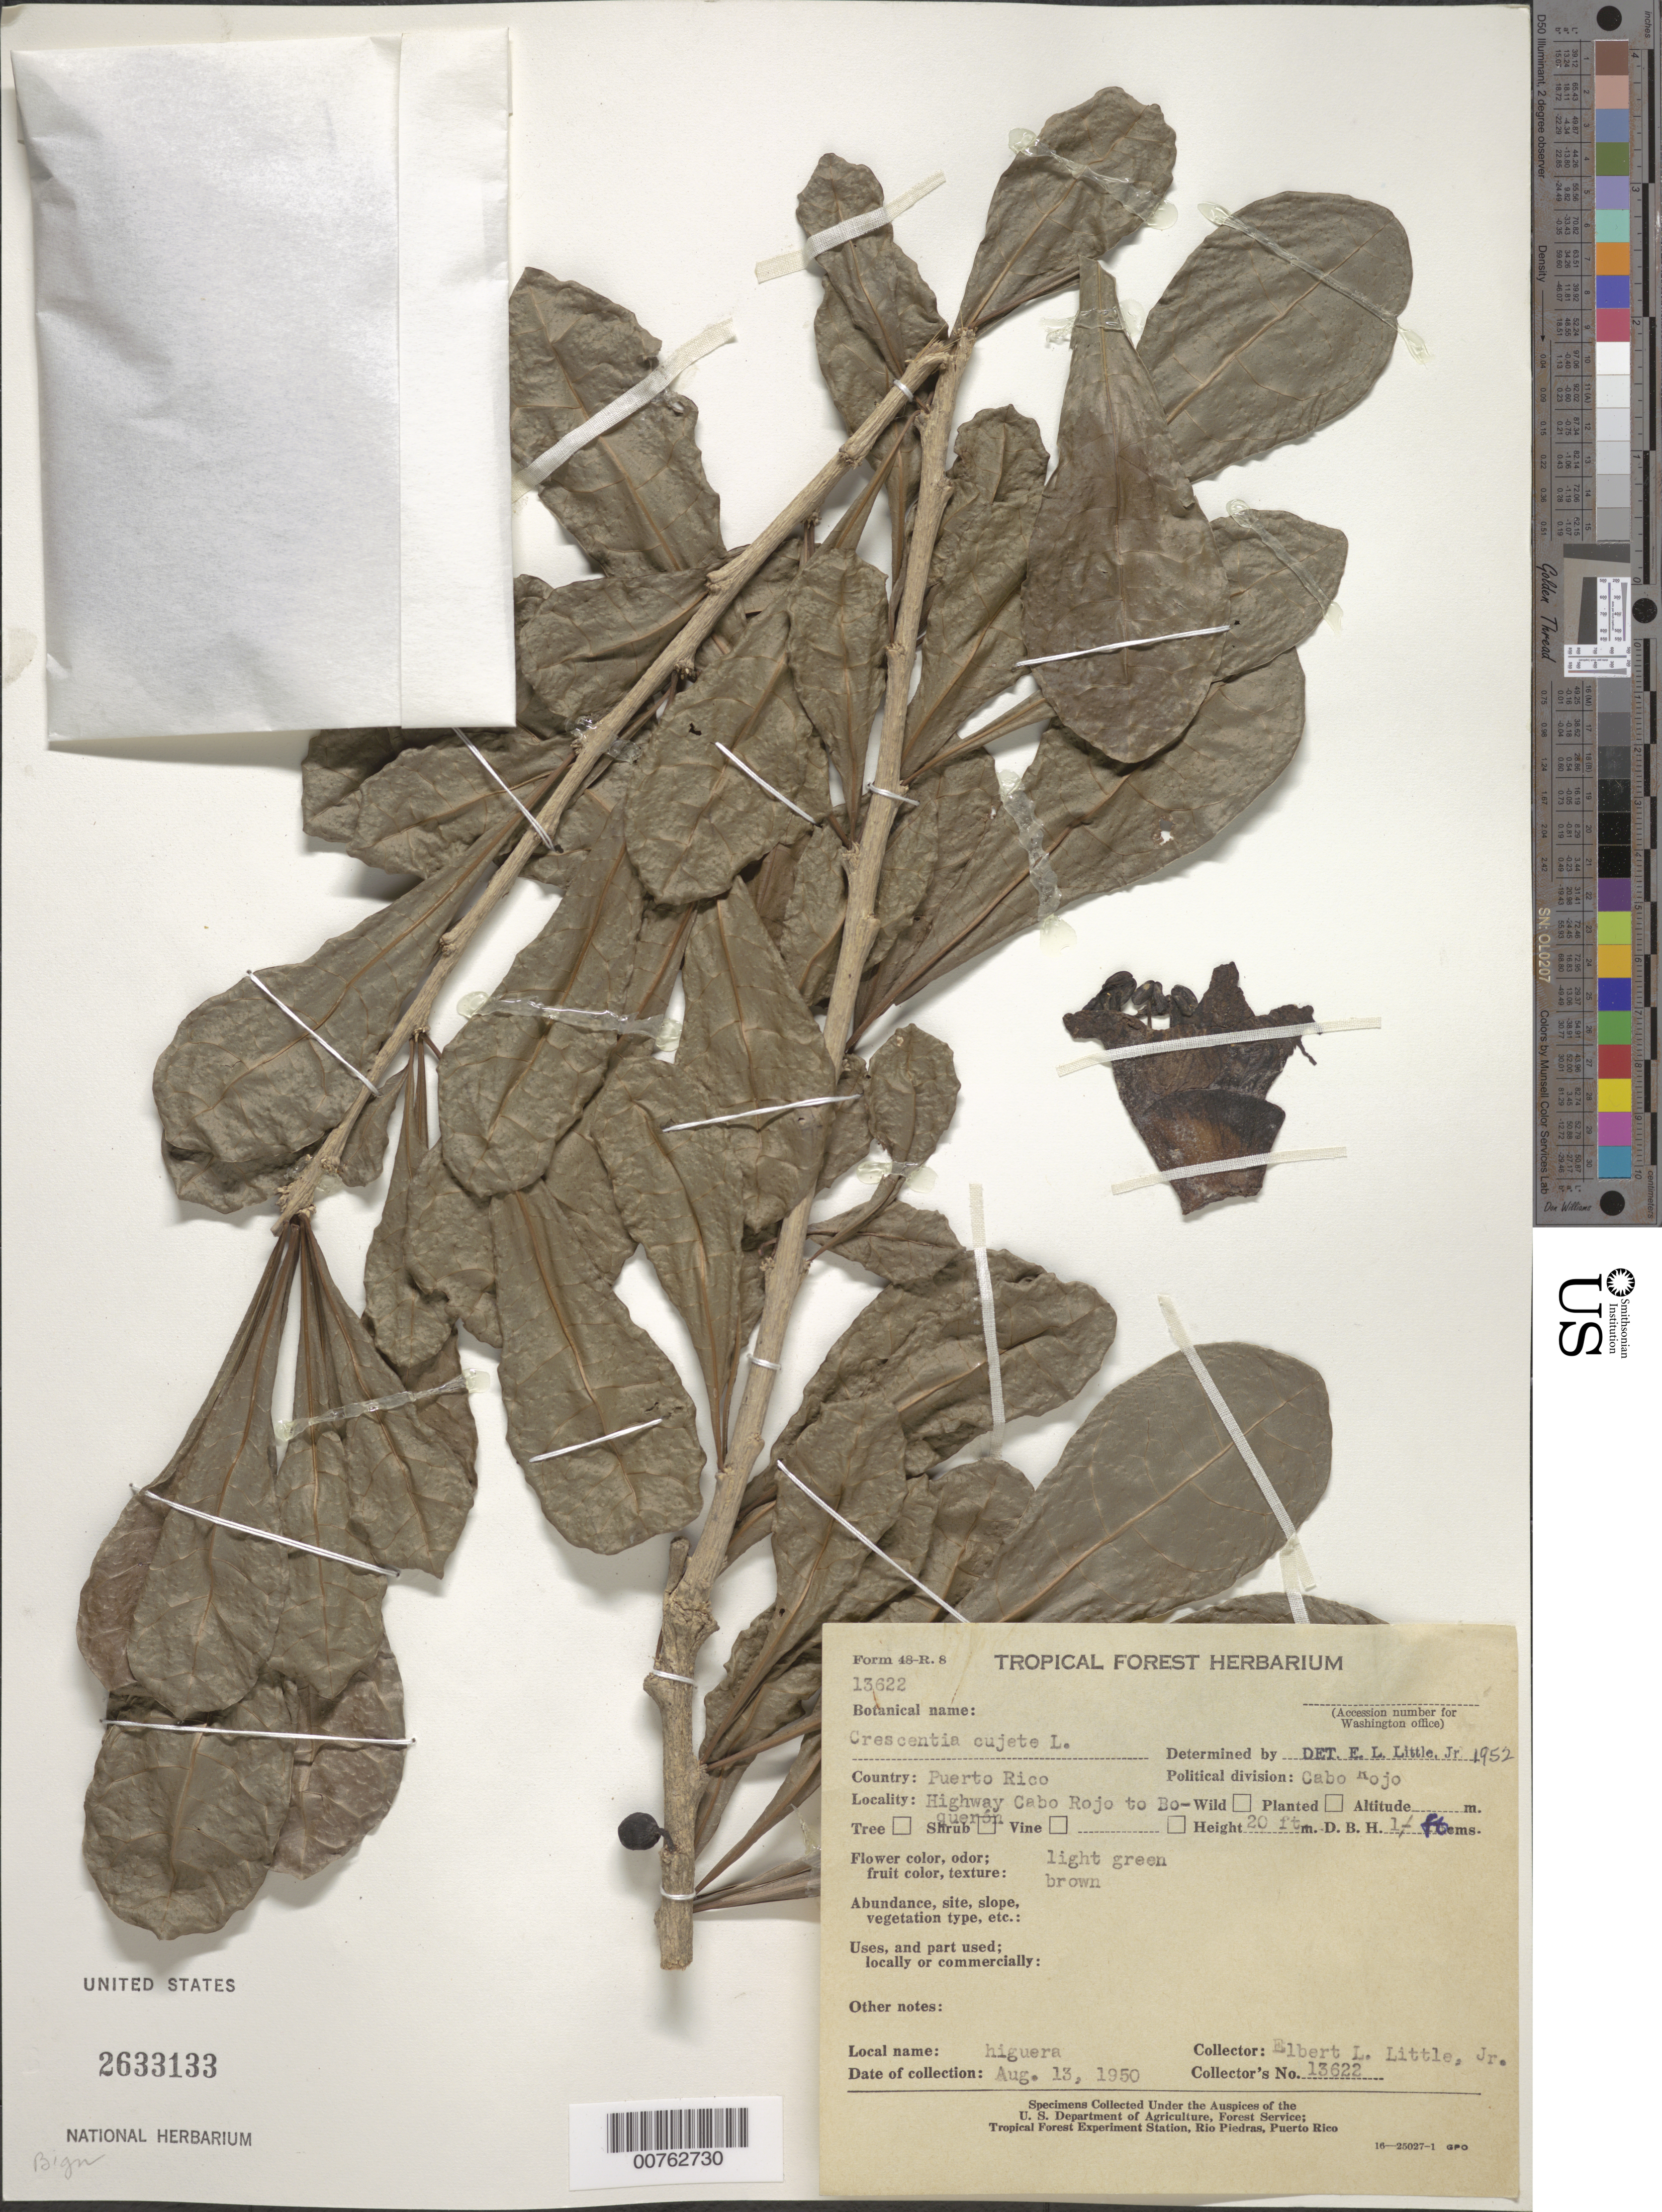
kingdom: Plantae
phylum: Tracheophyta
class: Magnoliopsida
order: Lamiales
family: Bignoniaceae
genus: Crescentia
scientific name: Crescentia cujete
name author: L.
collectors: E. L. Little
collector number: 13622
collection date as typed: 13 Aug 1950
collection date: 1950-08-13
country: Puerto Rico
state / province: Cabo Rojo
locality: Highway Cabo Rojo to Boquerón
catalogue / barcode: US 2633133